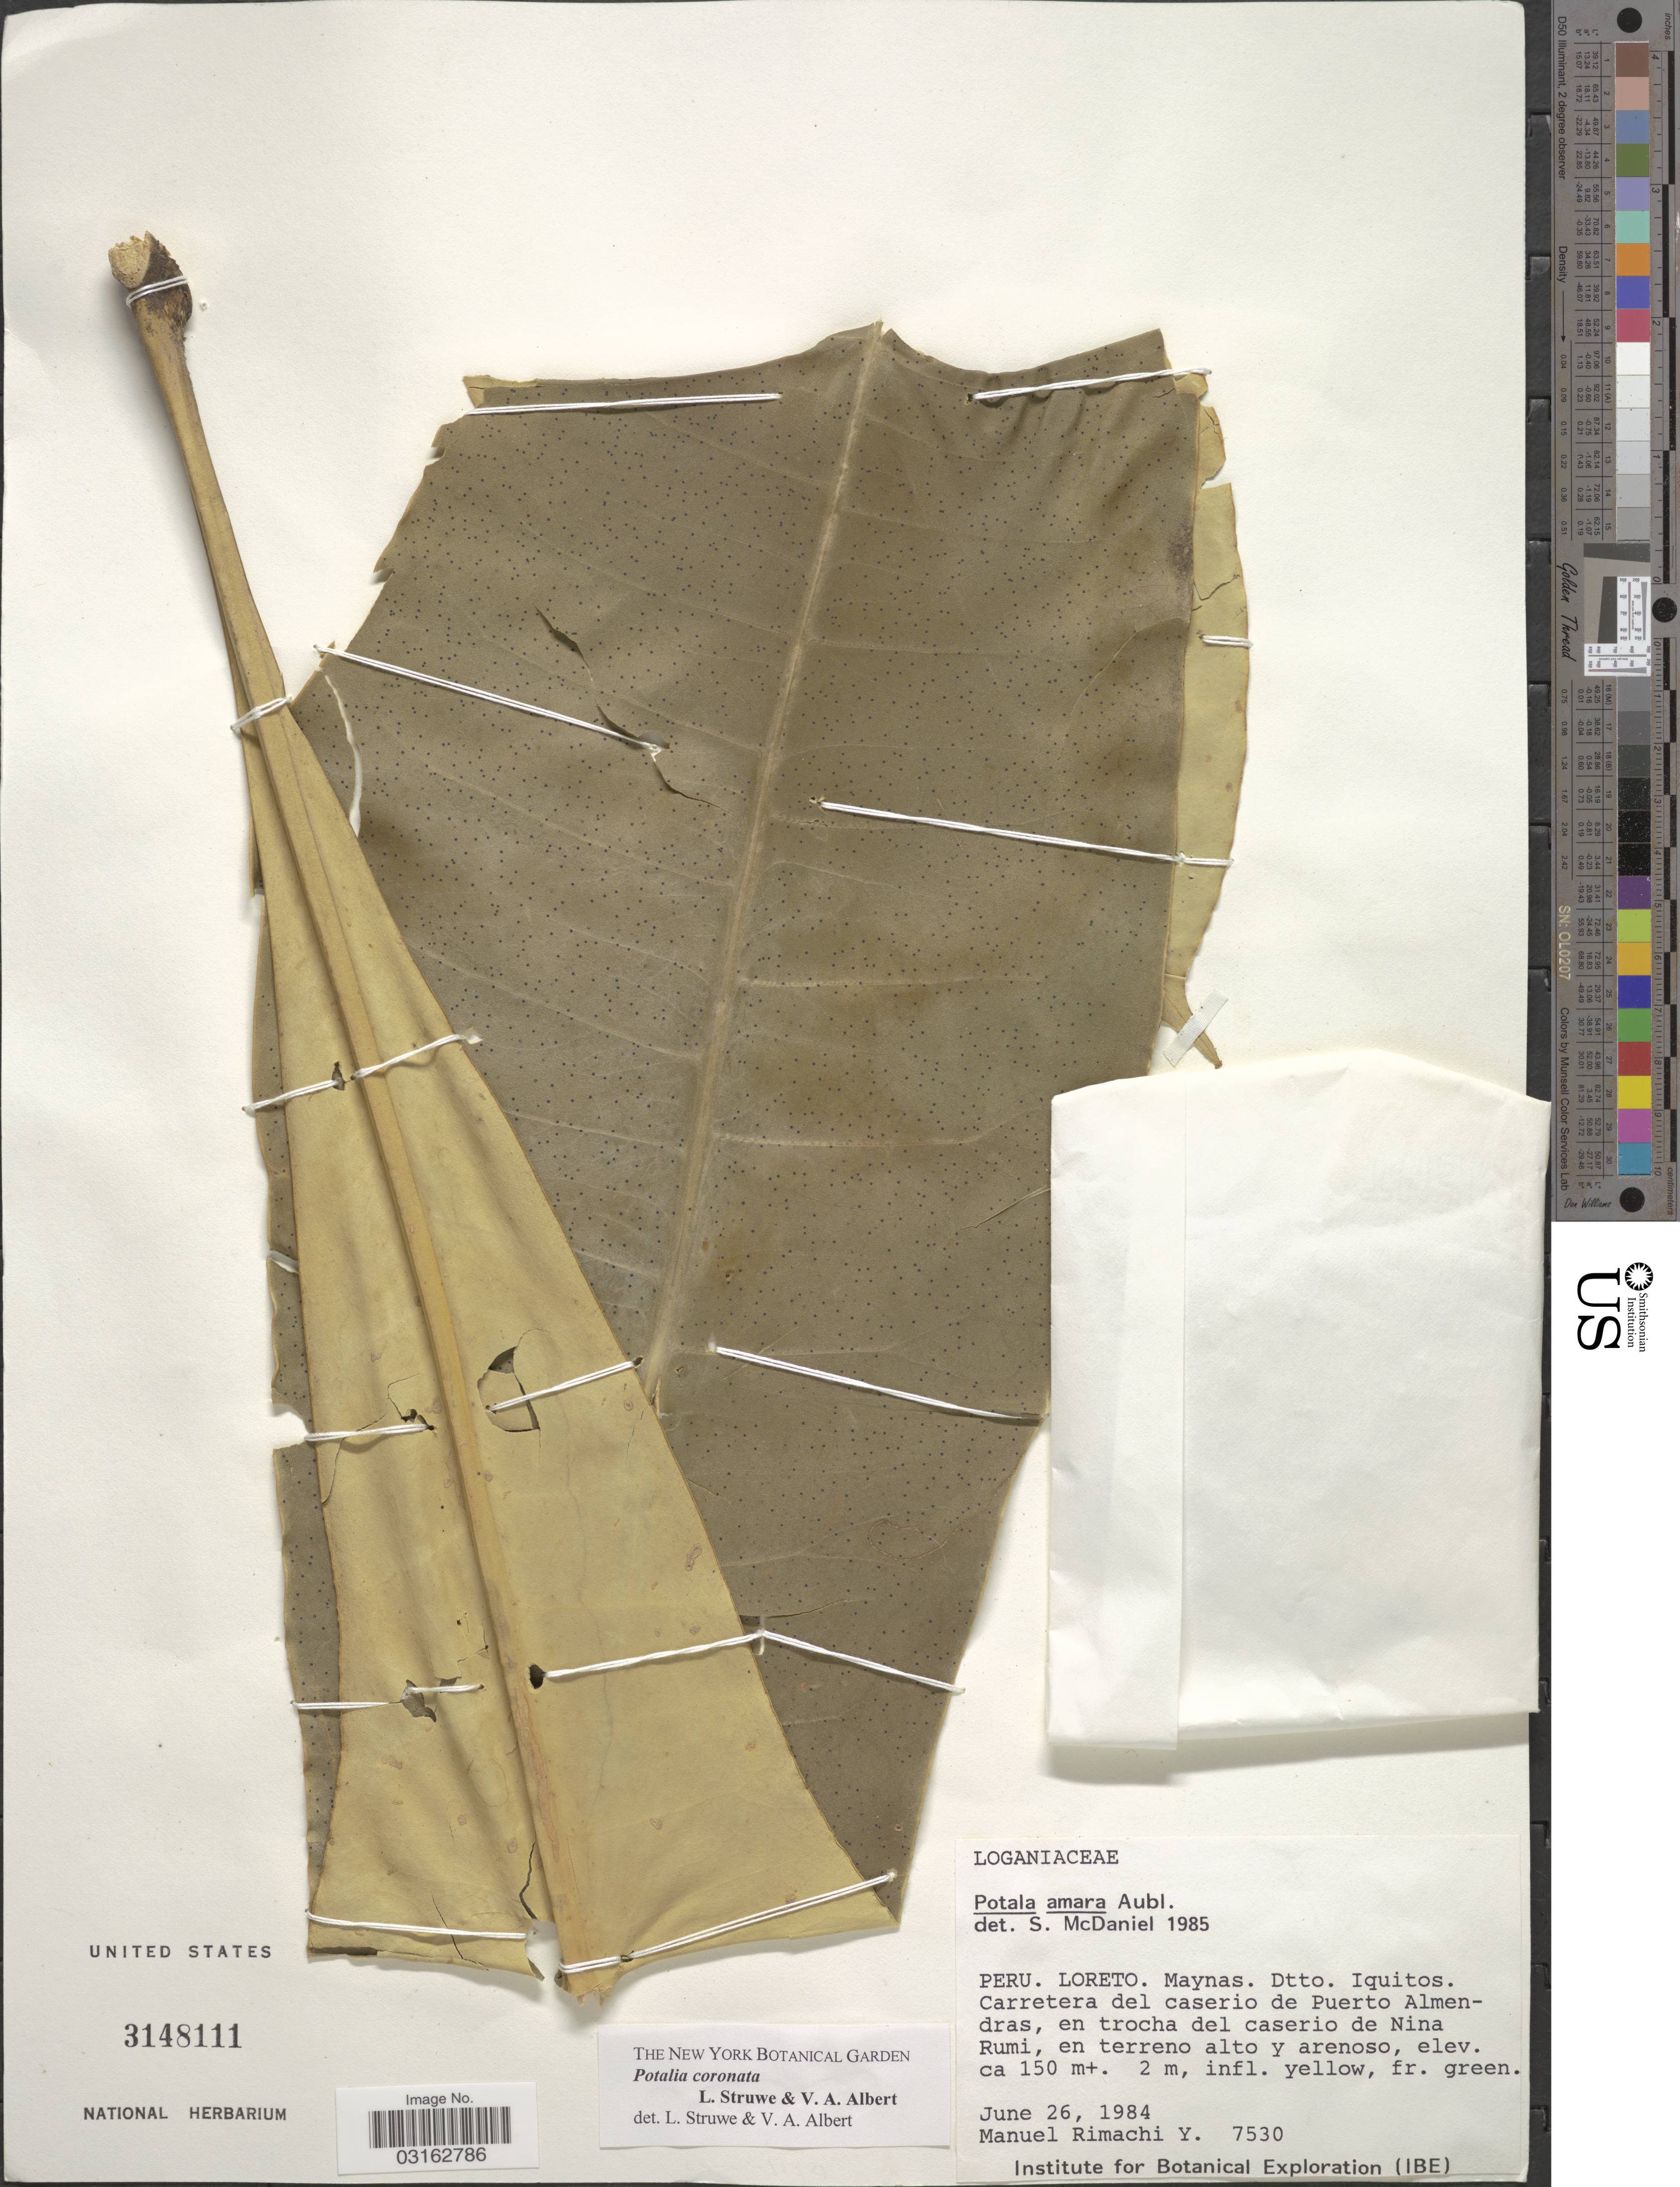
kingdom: Plantae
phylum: Tracheophyta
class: Magnoliopsida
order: Gentianales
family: Gentianaceae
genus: Potalia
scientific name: Potalia coronata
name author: Struwe & V.A. Albert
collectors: M. Rimachi Y.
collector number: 7530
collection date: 1984-06-26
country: Peru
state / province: Loreto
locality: Maynas, Dtto. Iquitos, Carretera del caserio de Puerto Almendras, en trocha del caserio de Nina Rumi, en terreno alto y arenoso.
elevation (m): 150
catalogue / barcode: US 3148111